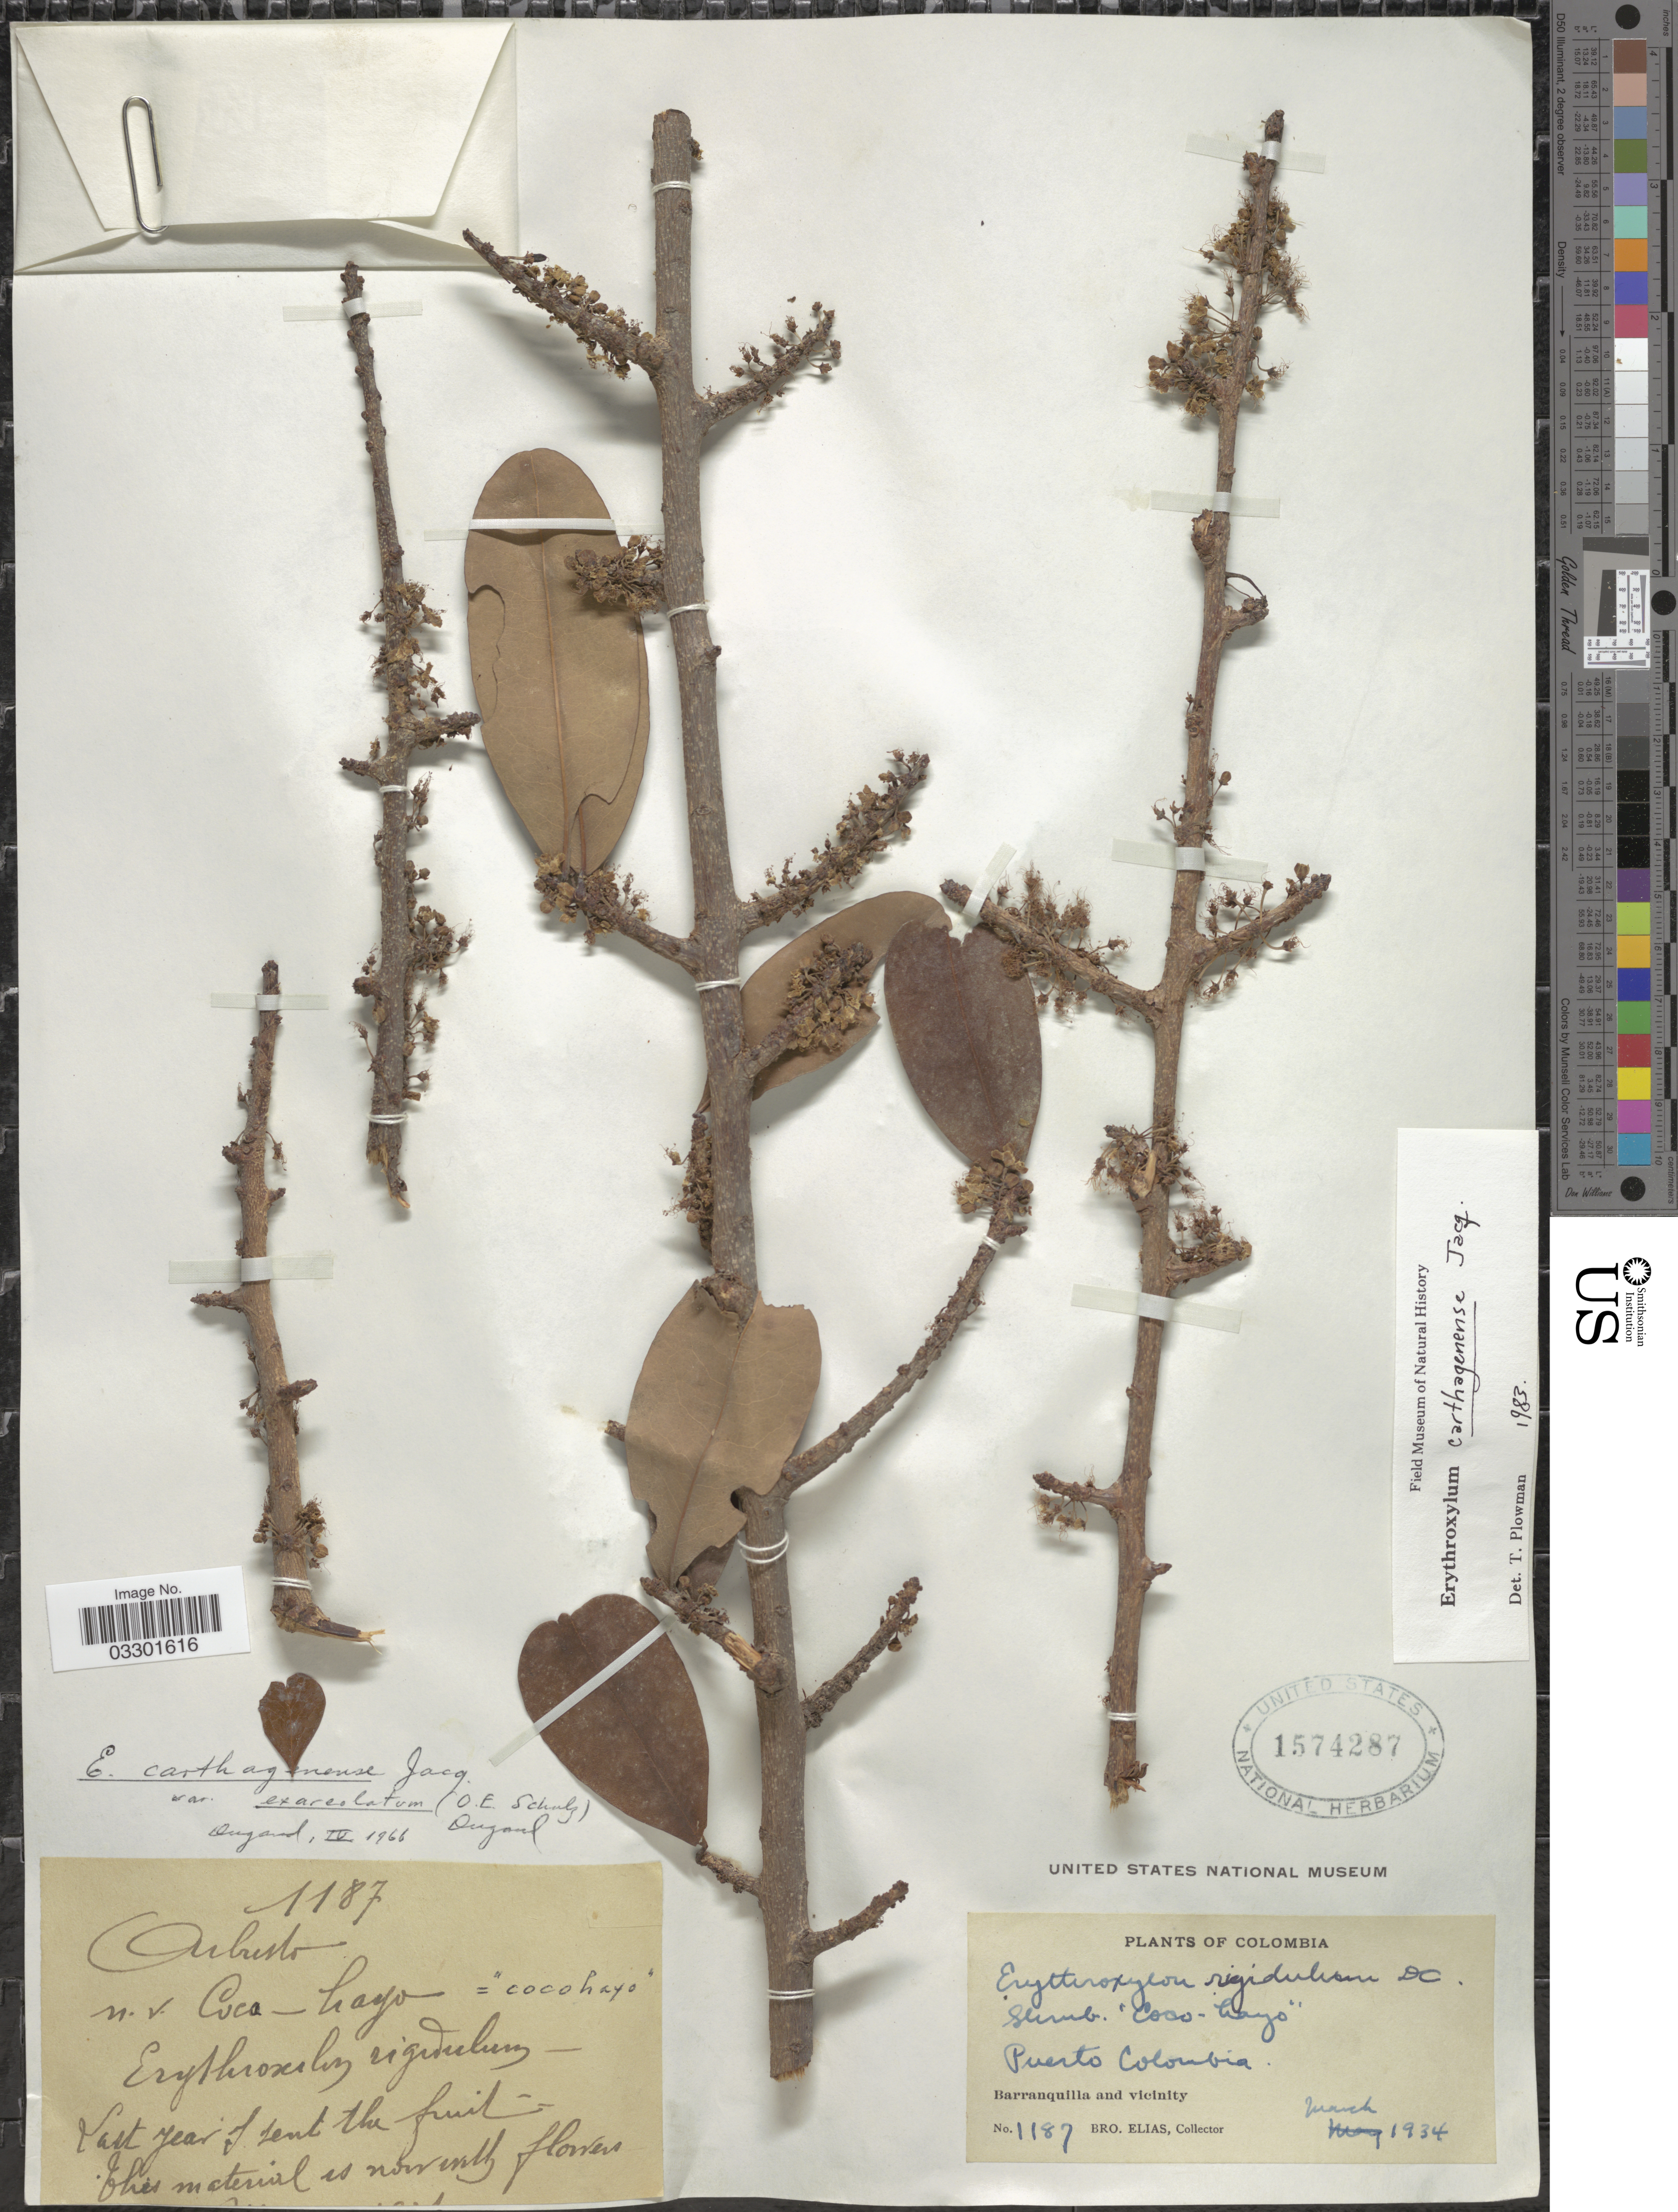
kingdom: Plantae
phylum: Tracheophyta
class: Magnoliopsida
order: Malpighiales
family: Erythroxylaceae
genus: Erythroxylum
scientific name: Erythroxylum carthagenense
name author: Jacq.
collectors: Bro. Elias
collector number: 1187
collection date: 1934-03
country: Colombia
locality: Puerto Colombia. Barranquilla and vicinity.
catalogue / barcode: US 1574287